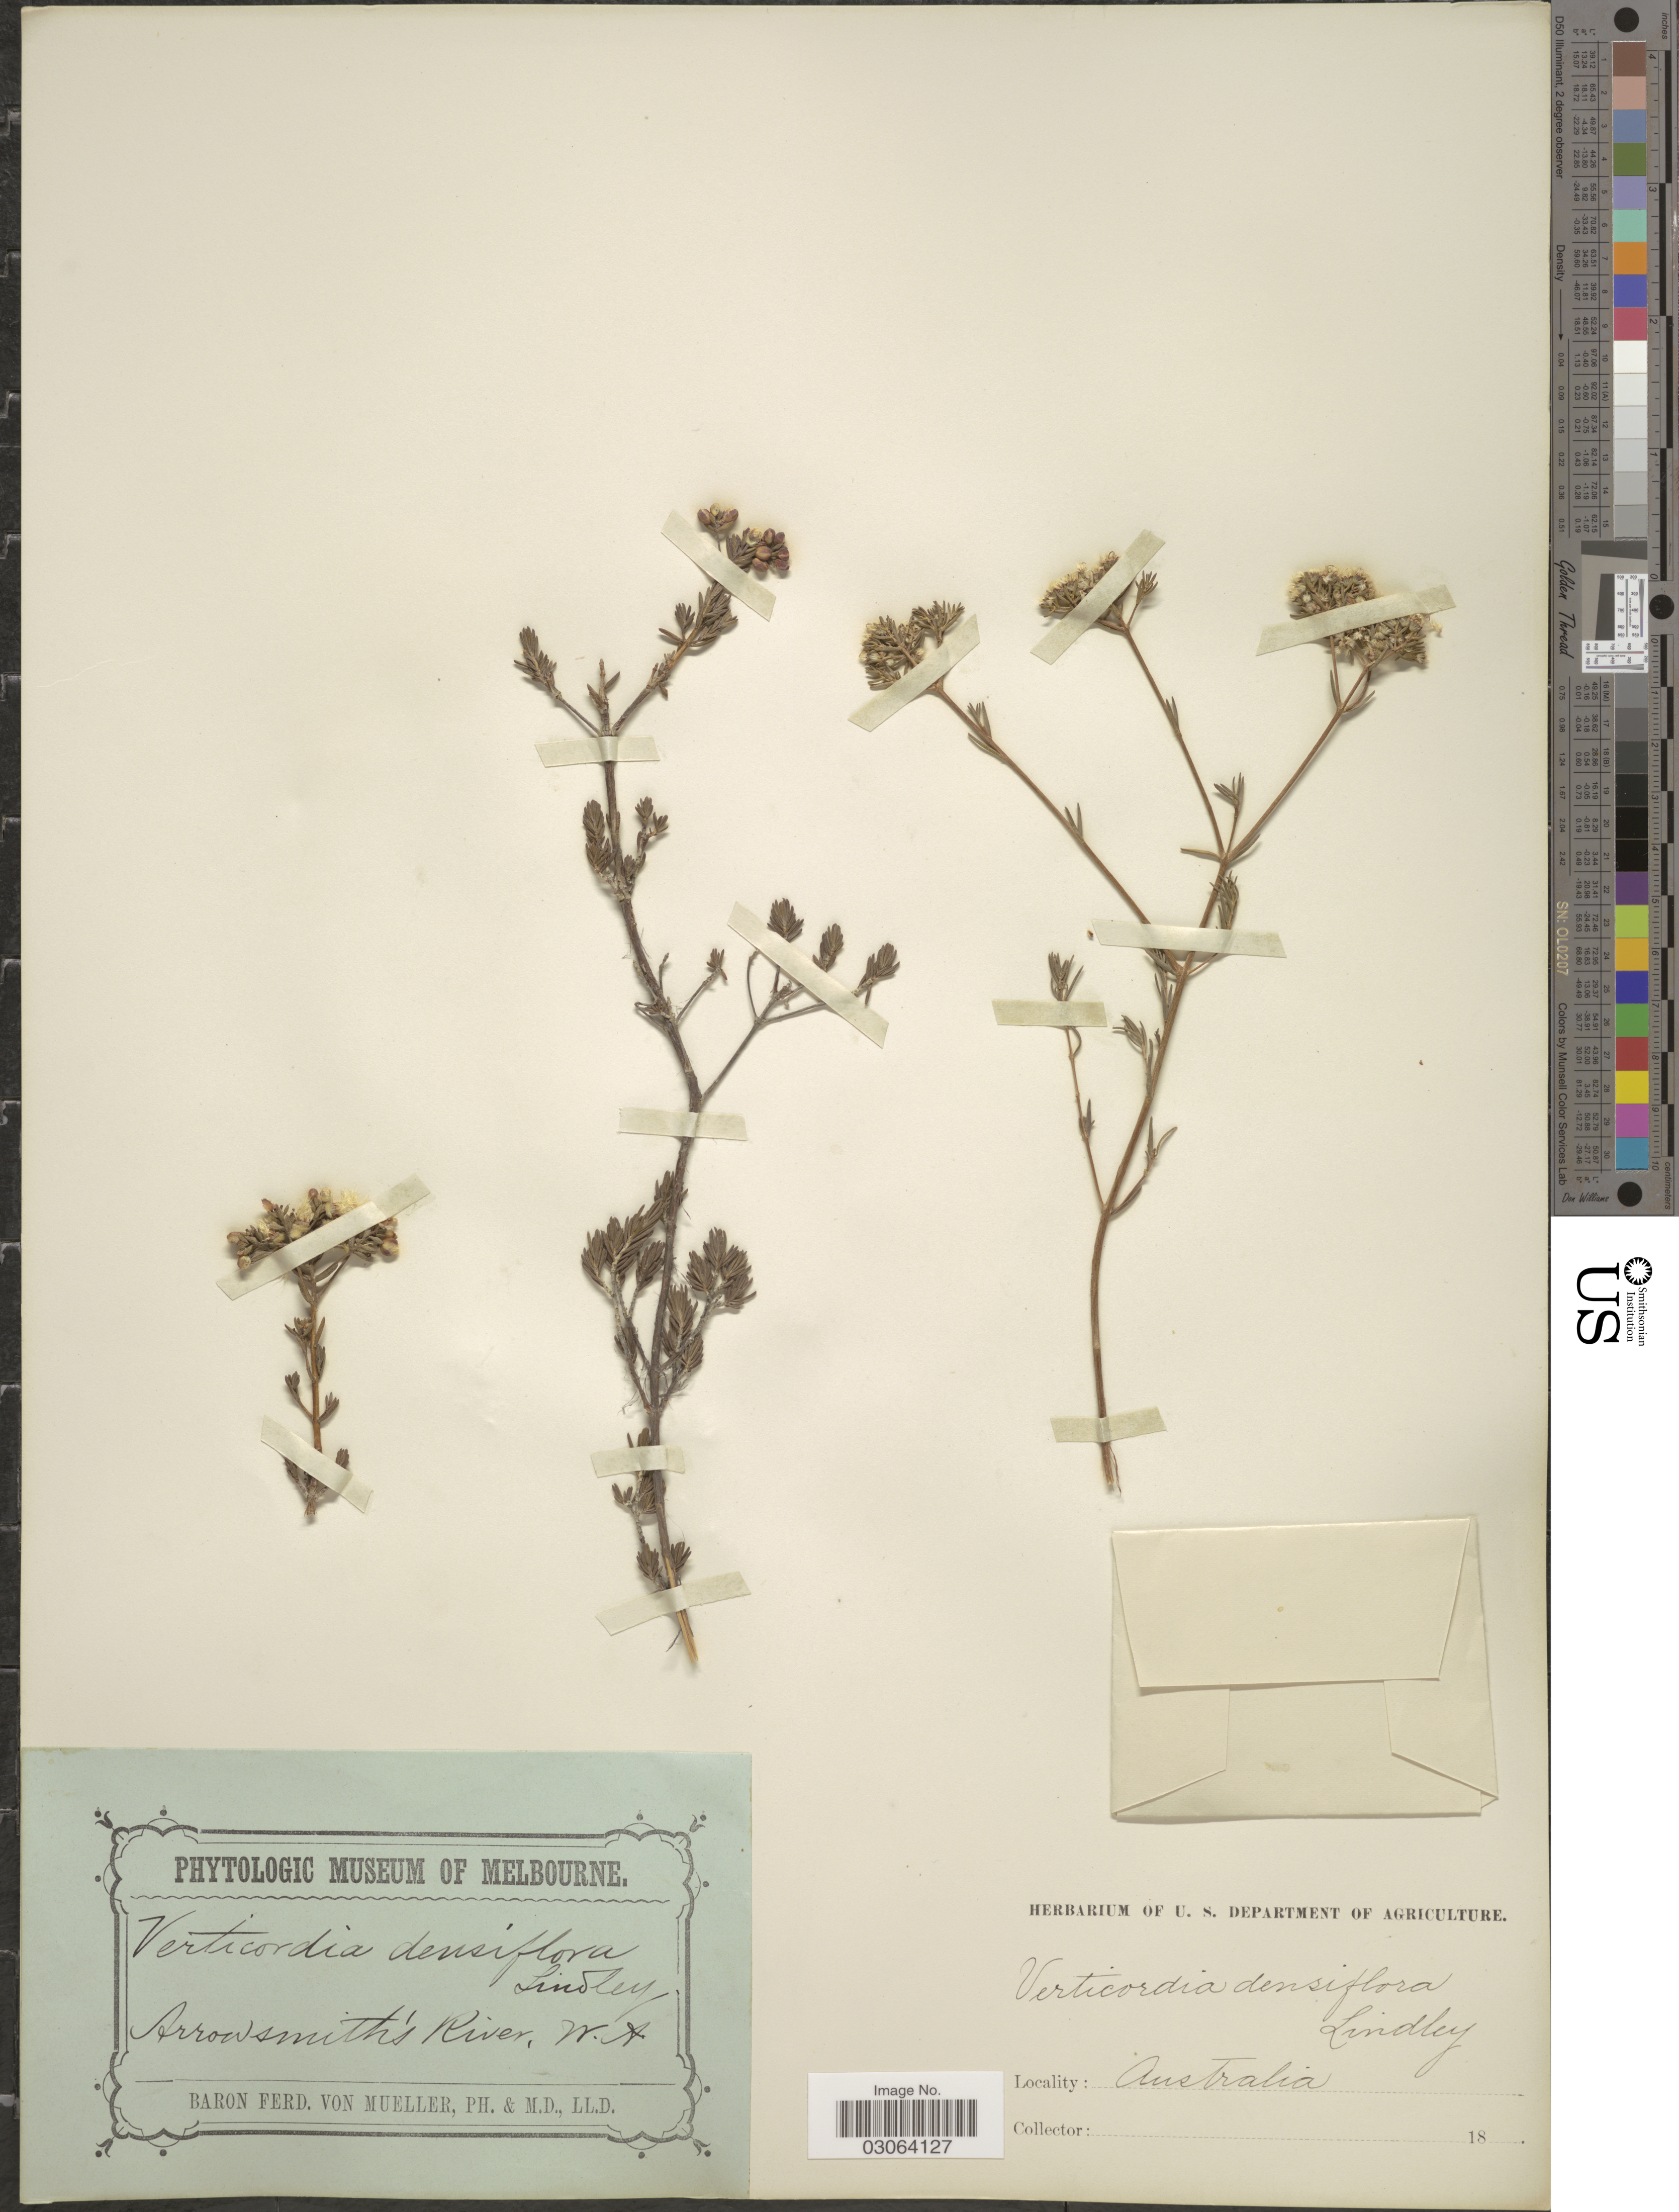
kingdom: Plantae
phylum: Tracheophyta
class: Magnoliopsida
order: Myrtales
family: Myrtaceae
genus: Verticordia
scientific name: Verticordia densiflora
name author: Lindl.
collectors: F. Mueller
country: Australia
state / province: Western Australia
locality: Arrowsmith's River.